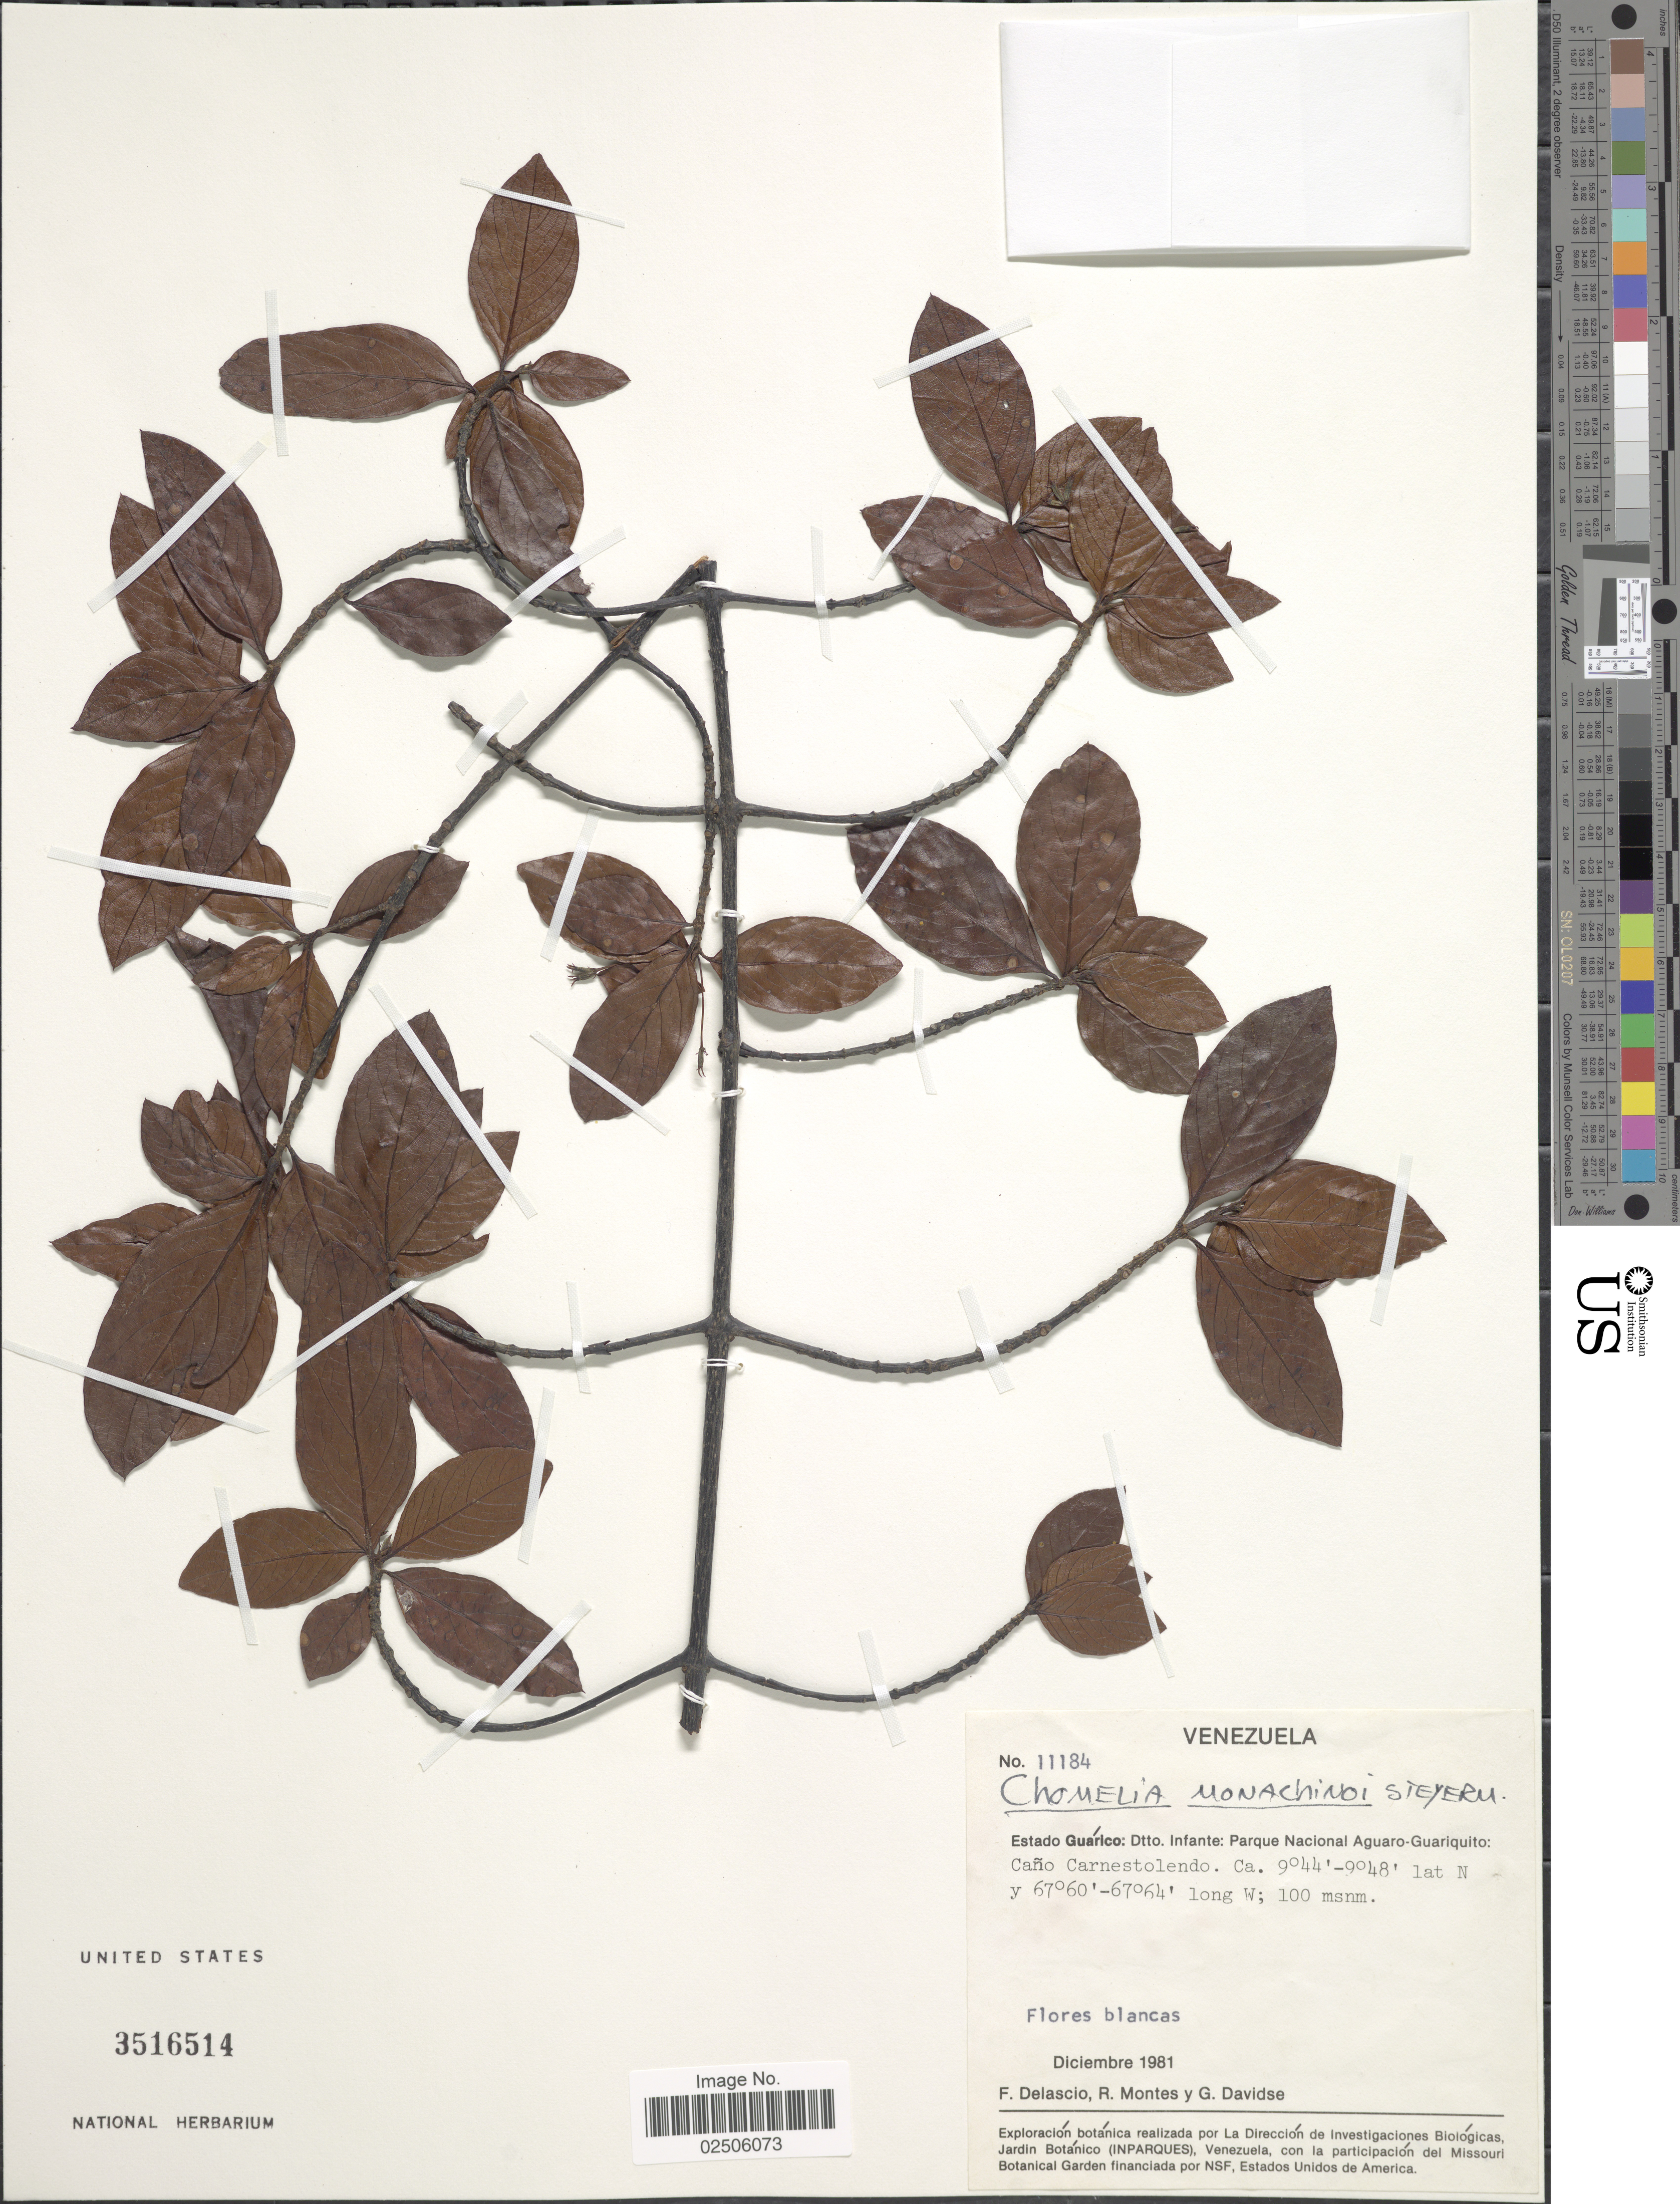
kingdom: Plantae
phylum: Tracheophyta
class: Magnoliopsida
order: Gentianales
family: Rubiaceae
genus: Chomelia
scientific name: Chomelia monachinoi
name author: Steyerm.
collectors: F. Delascio C., R. Montes & G. Davidse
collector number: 11184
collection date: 1981-12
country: Venezuela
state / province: Guárico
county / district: Leonardo Infante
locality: Dtto. Infante: Parque Nacional-Guariquito, Cano Carnestolendo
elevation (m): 100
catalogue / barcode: US 3516514